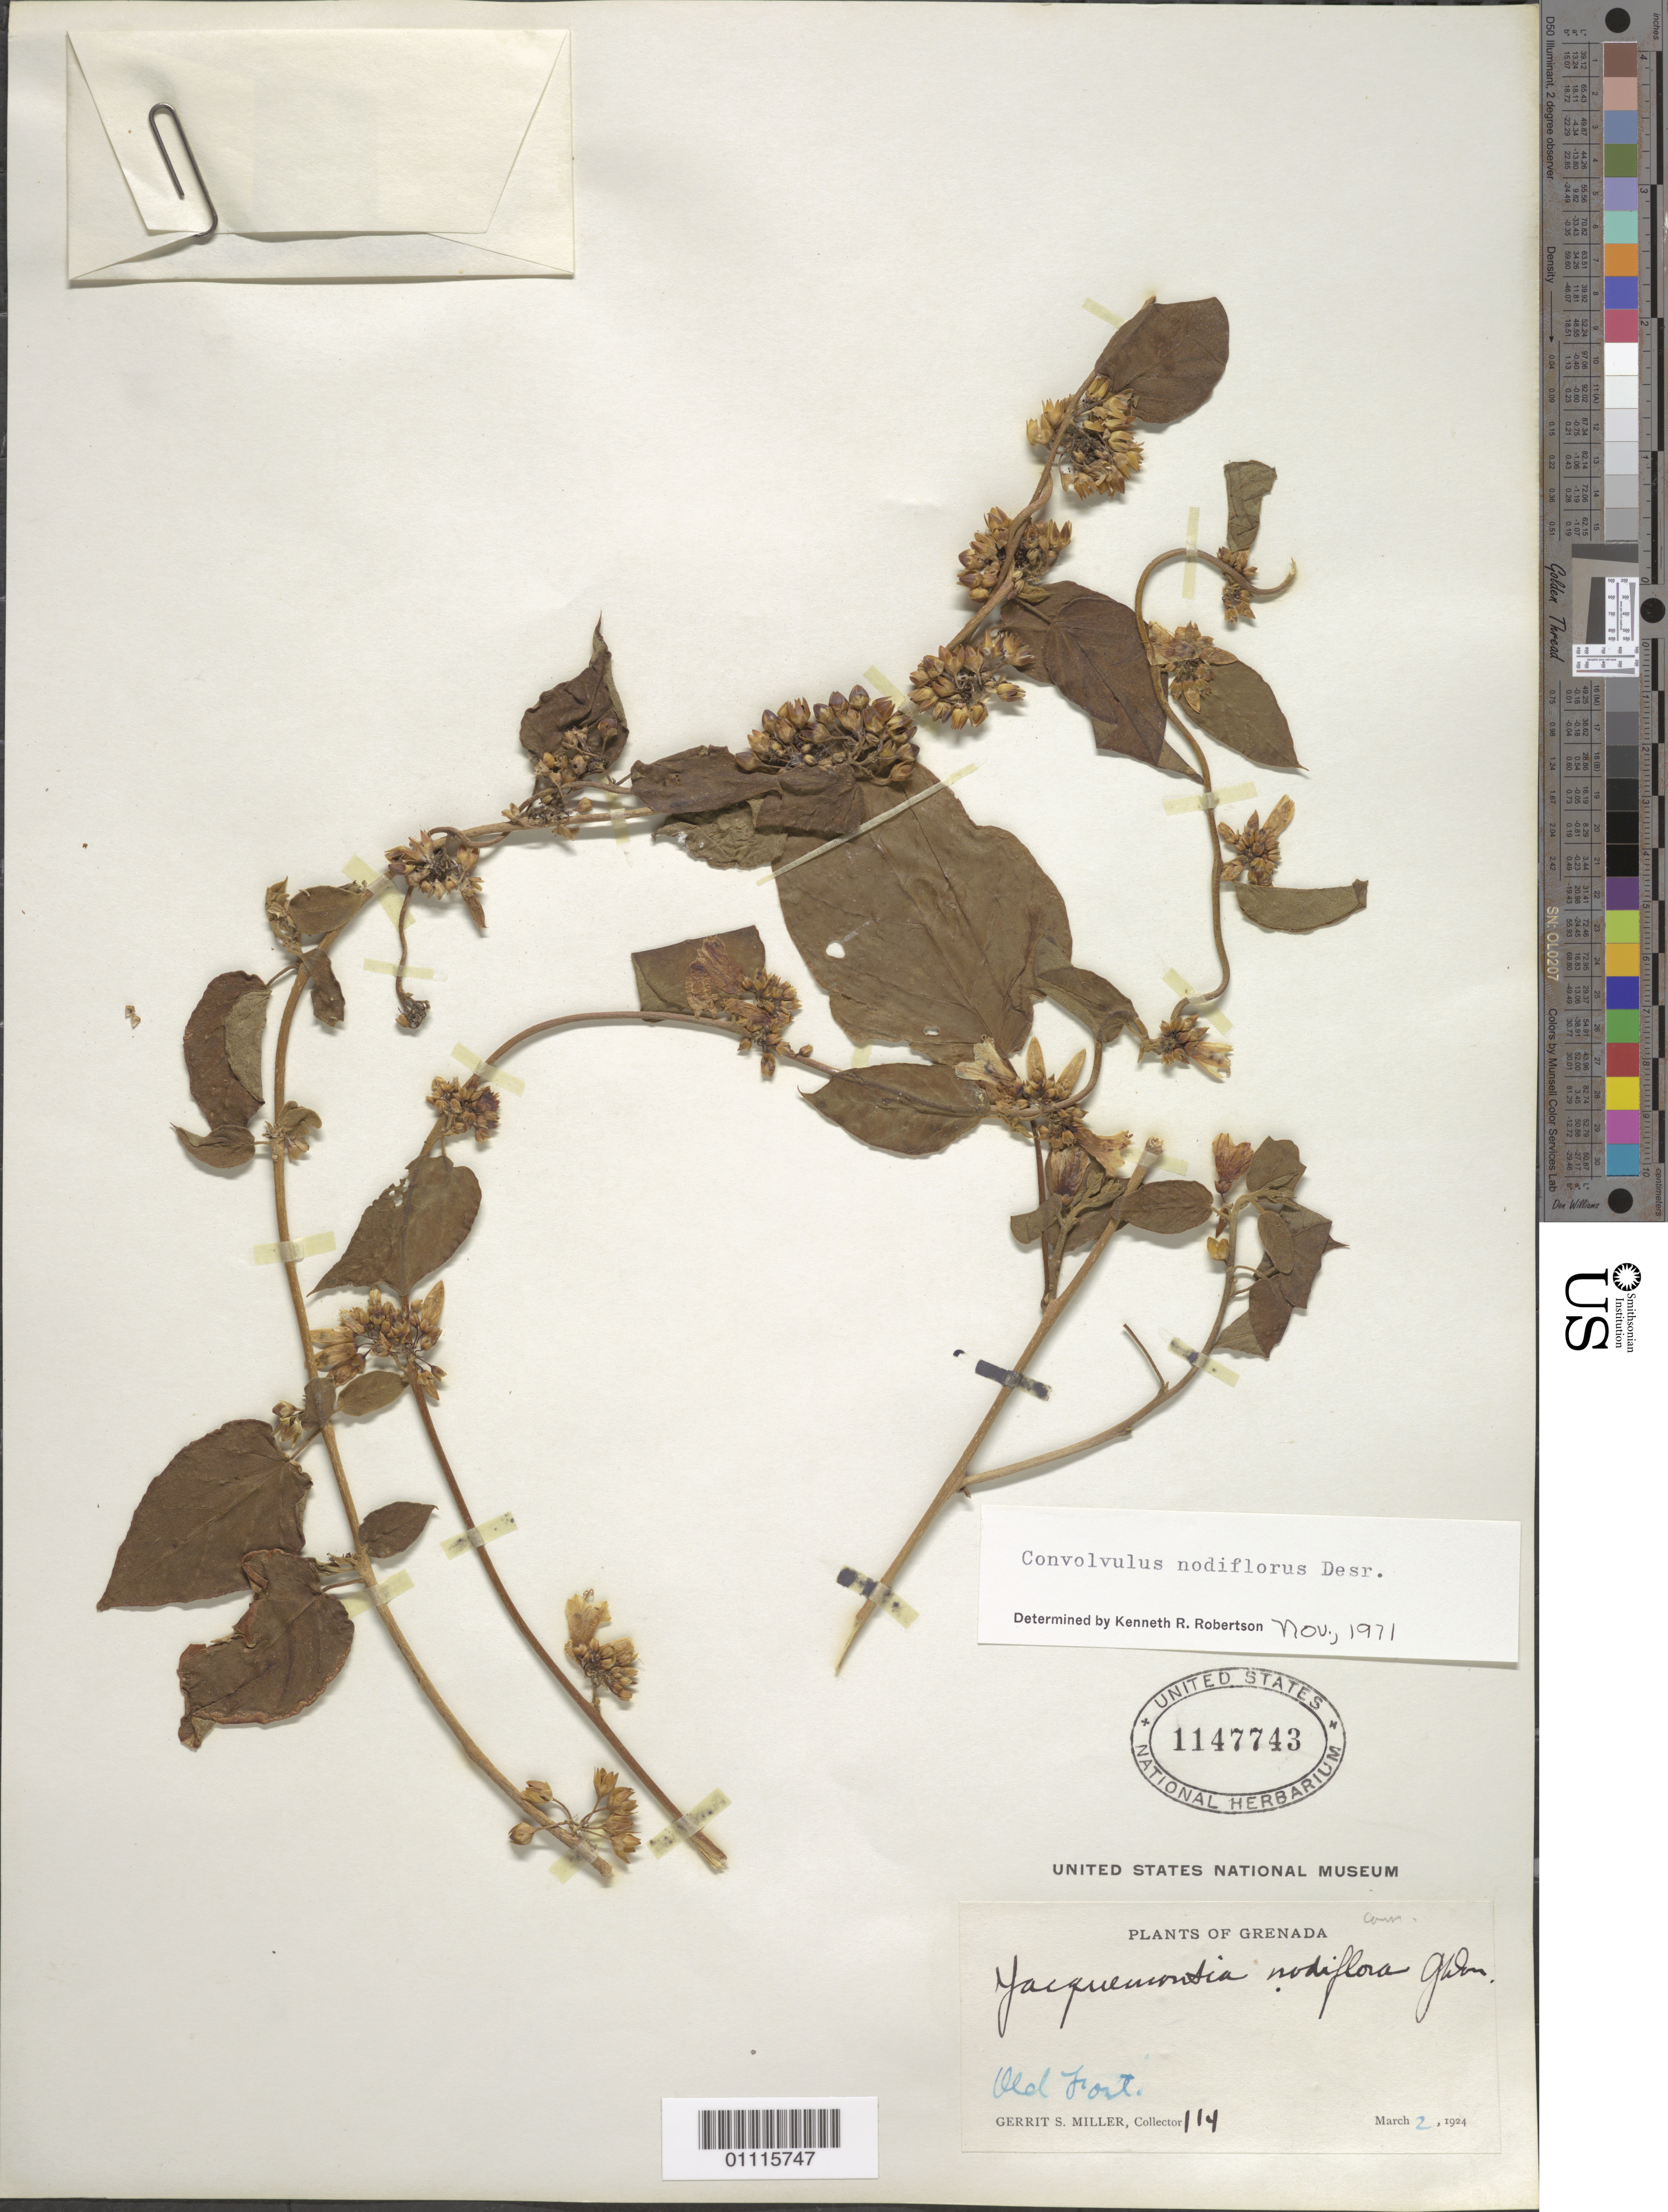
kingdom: Plantae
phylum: Tracheophyta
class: Magnoliopsida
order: Solanales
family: Convolvulaceae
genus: Convolvulus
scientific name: Convolvulus nodiflorus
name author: Desr.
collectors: G. S. Miller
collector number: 114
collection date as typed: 02 Mar 1924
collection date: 1924-03-02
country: Grenada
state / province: Saint George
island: Grenada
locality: Old Fort.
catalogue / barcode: US 1147743